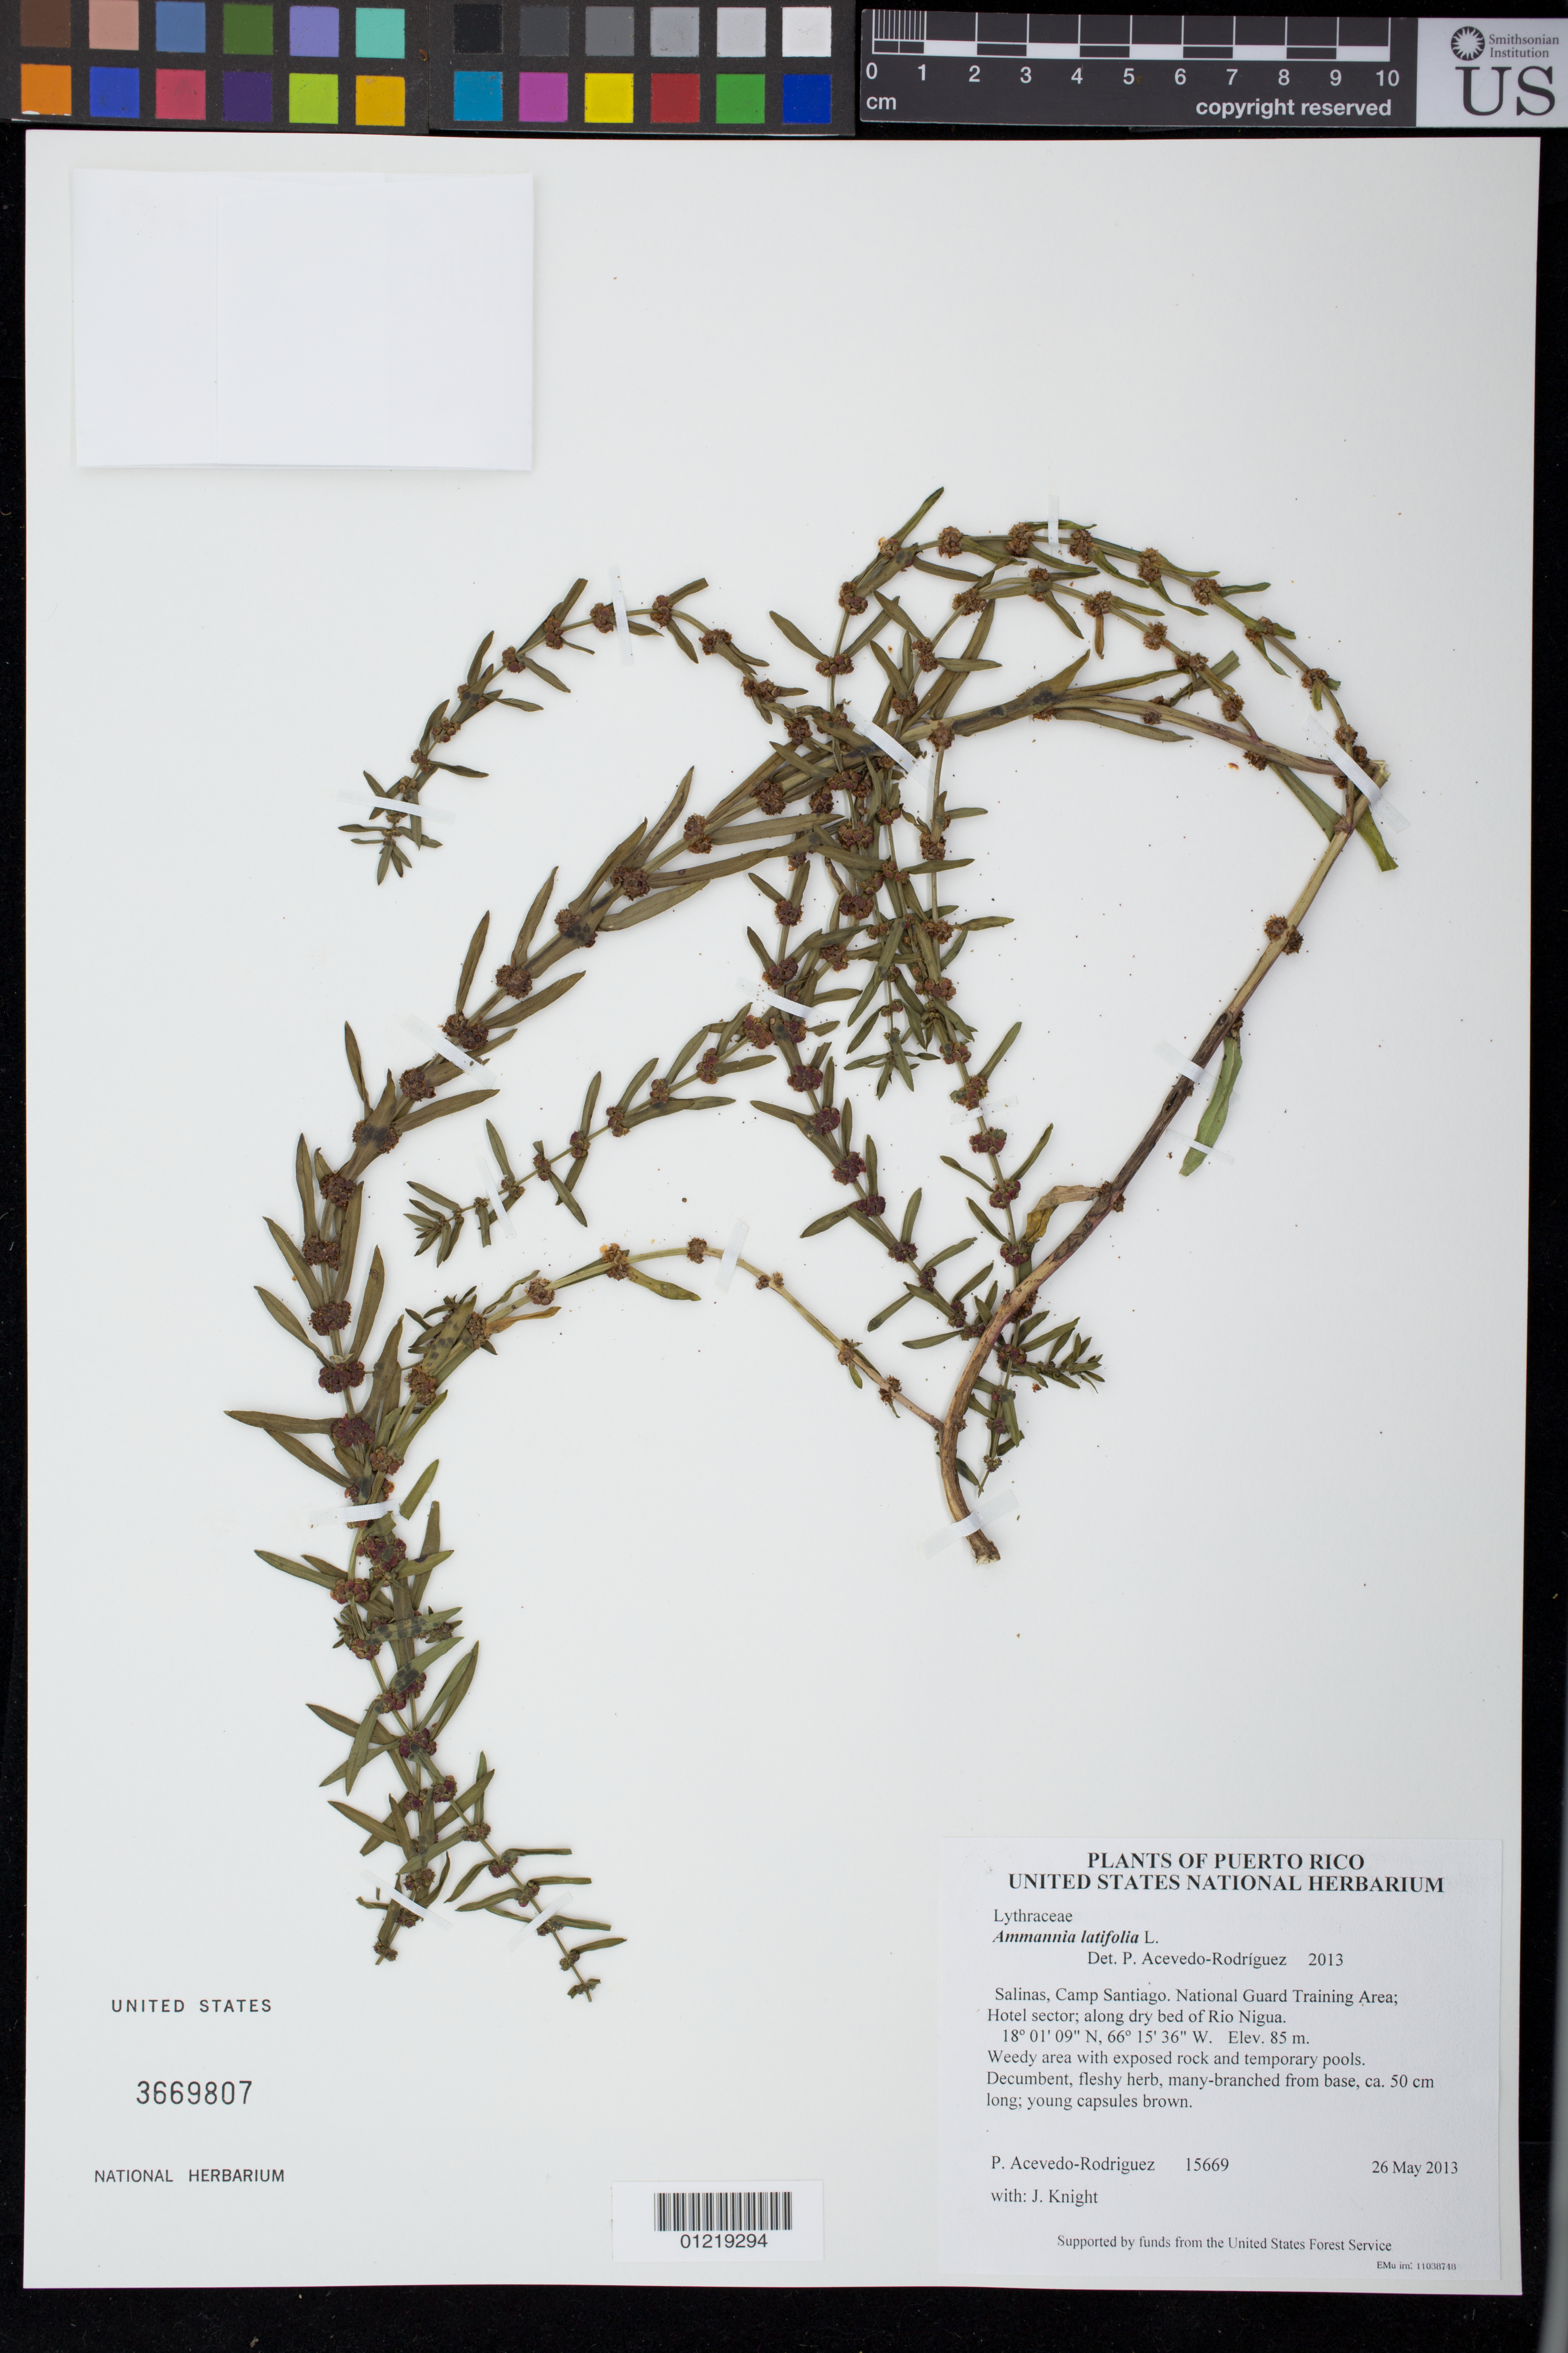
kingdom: Plantae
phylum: Tracheophyta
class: Magnoliopsida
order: Myrtales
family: Lythraceae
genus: Ammannia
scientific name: Ammannia latifolia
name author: L.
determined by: Acevedo-Rodríguez, P., (BOT), Smithsonian Institution - National Museum of Natural History (UNITED STATES)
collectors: P. Acevedo-Rodr. & J. Knight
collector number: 15669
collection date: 2013-05-26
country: Puerto Rico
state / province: Salinas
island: Puerto Rico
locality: Camp Santiago. National Guard Training Area; Hotel sector; along dry bed of Rio Nigua.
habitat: Weedy area with exposed rock and temporary pools.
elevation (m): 85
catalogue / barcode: US 3669807